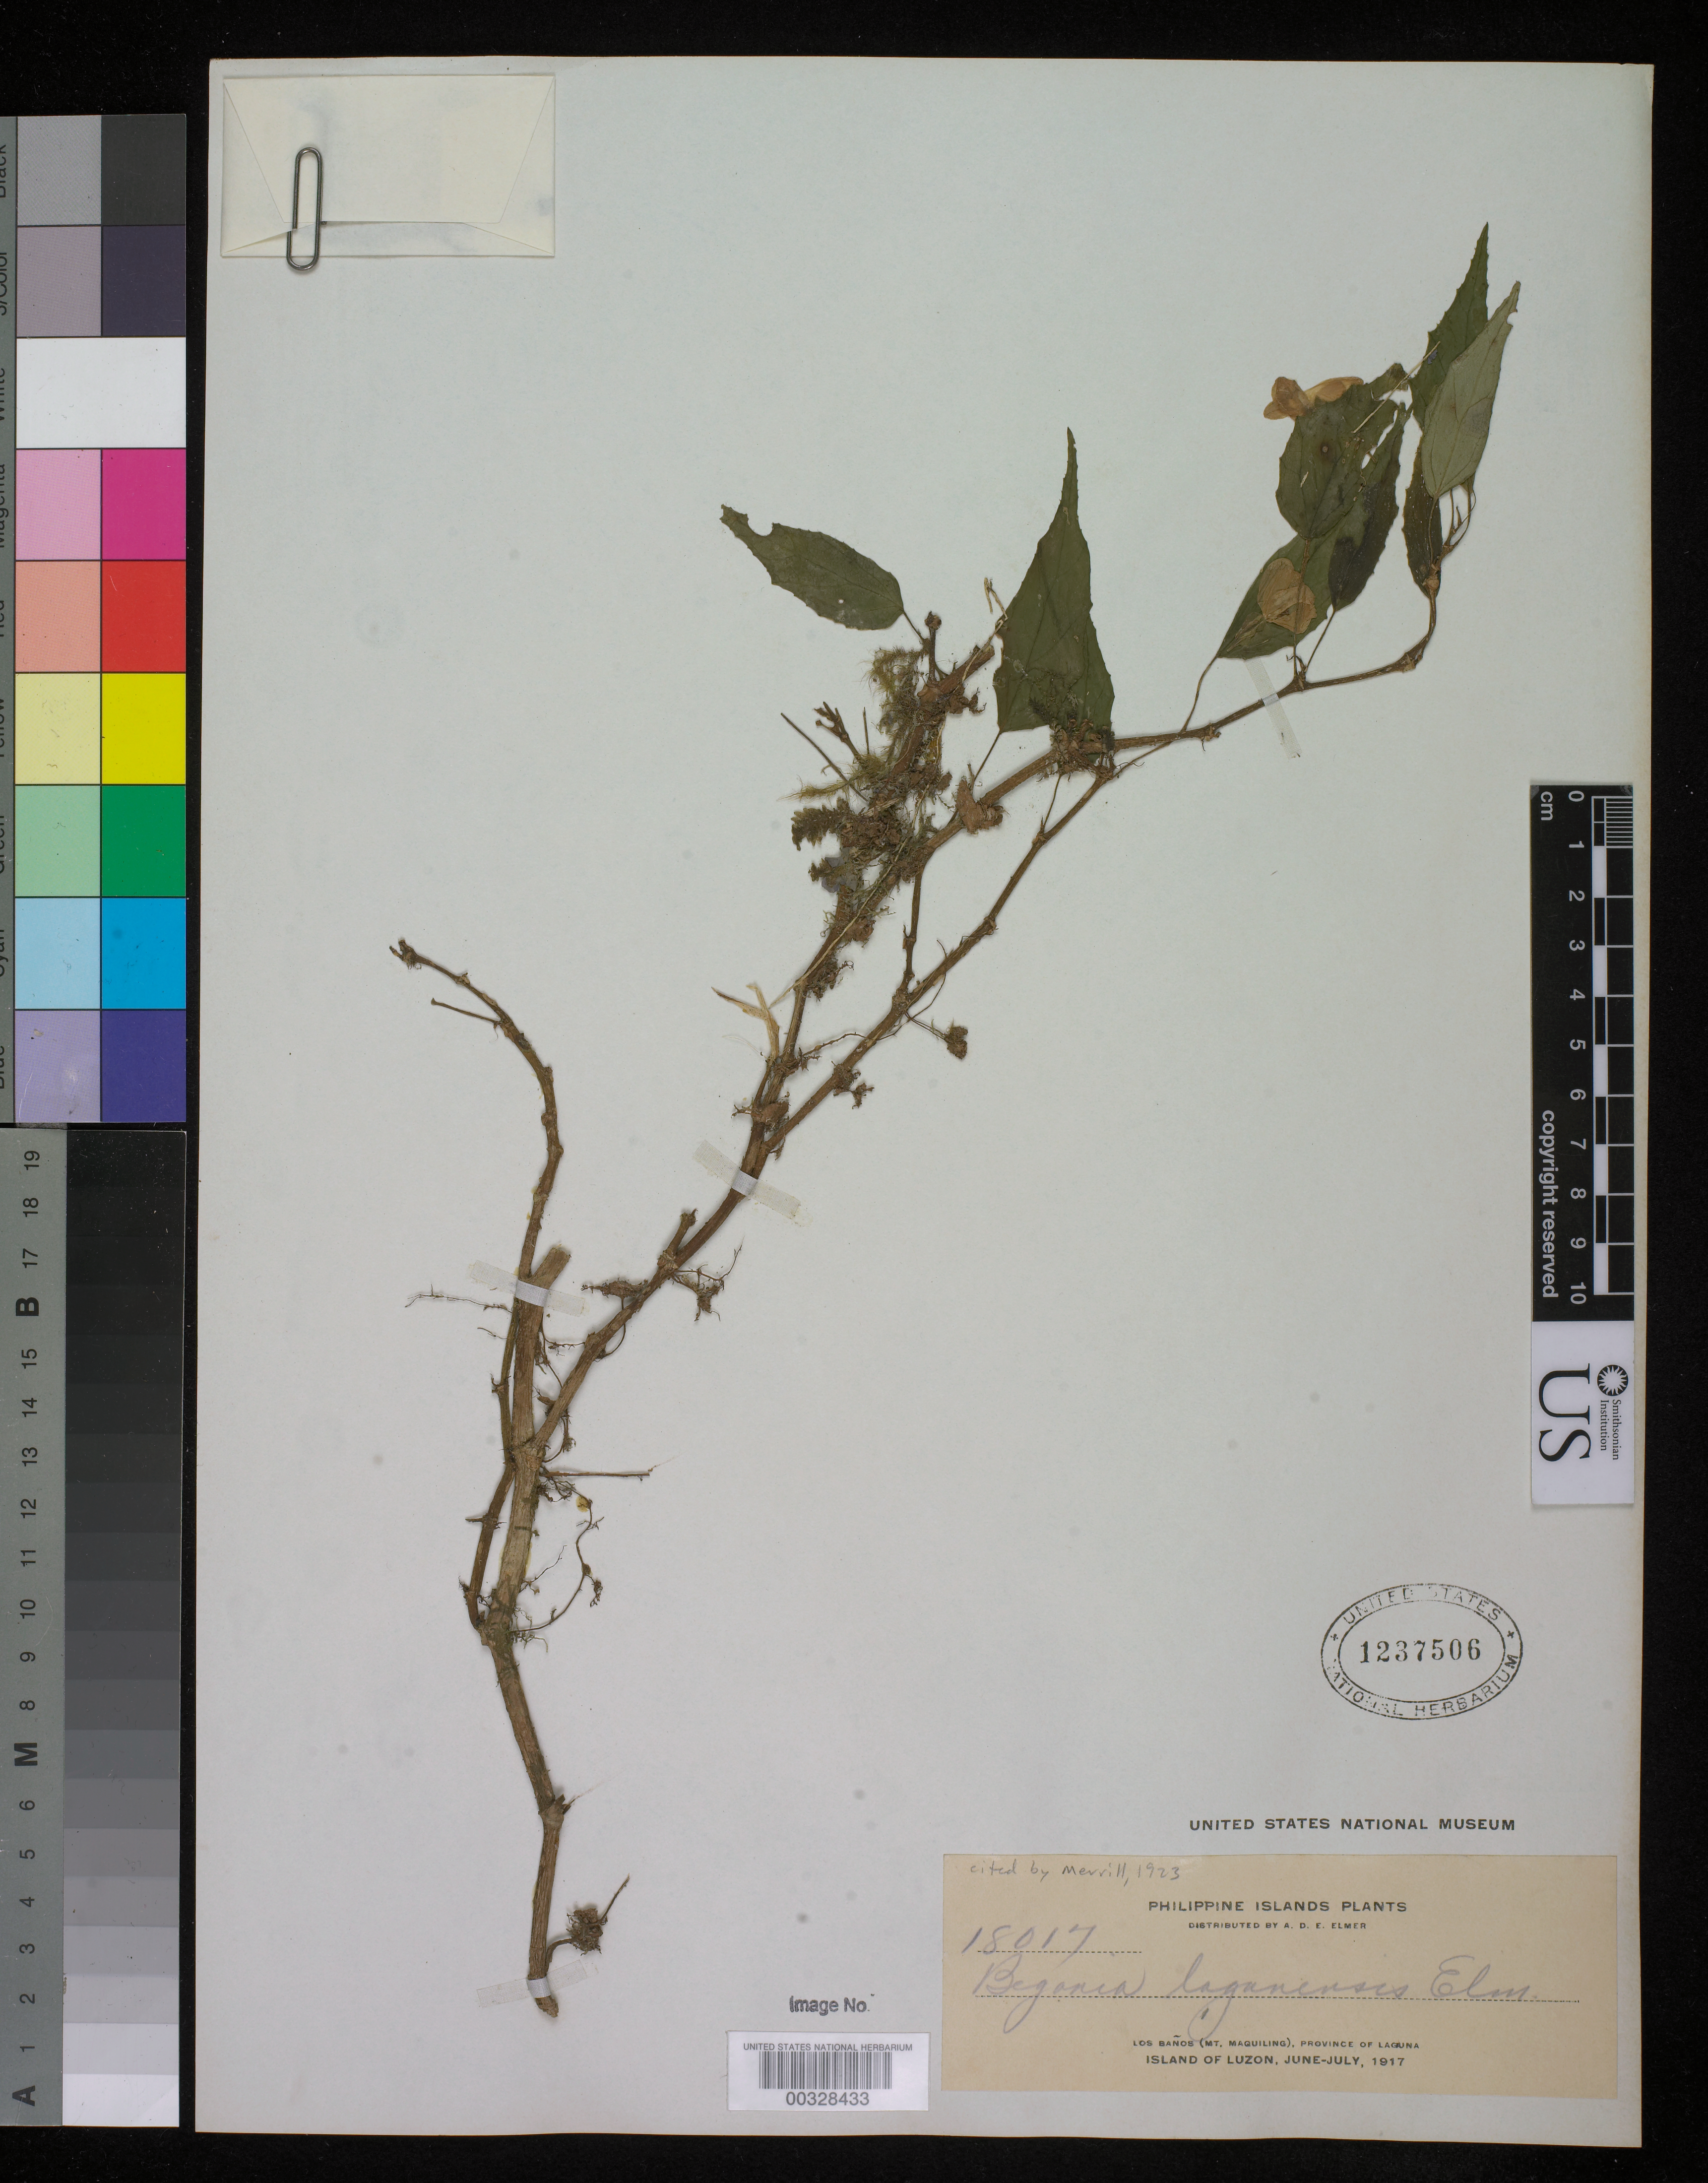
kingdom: Plantae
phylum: Tracheophyta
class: Magnoliopsida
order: Cucurbitales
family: Begoniaceae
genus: Begonia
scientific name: Begonia lagunensis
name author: Elmer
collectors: A. D. E. Elmer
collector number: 18017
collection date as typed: Jun 1917 to -- Jul 1917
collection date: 1917-06/1917-07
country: Philippines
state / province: Calabarzon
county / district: Laguna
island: Luzon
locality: Los Banos, Mt. Maquiling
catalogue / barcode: US 1237506